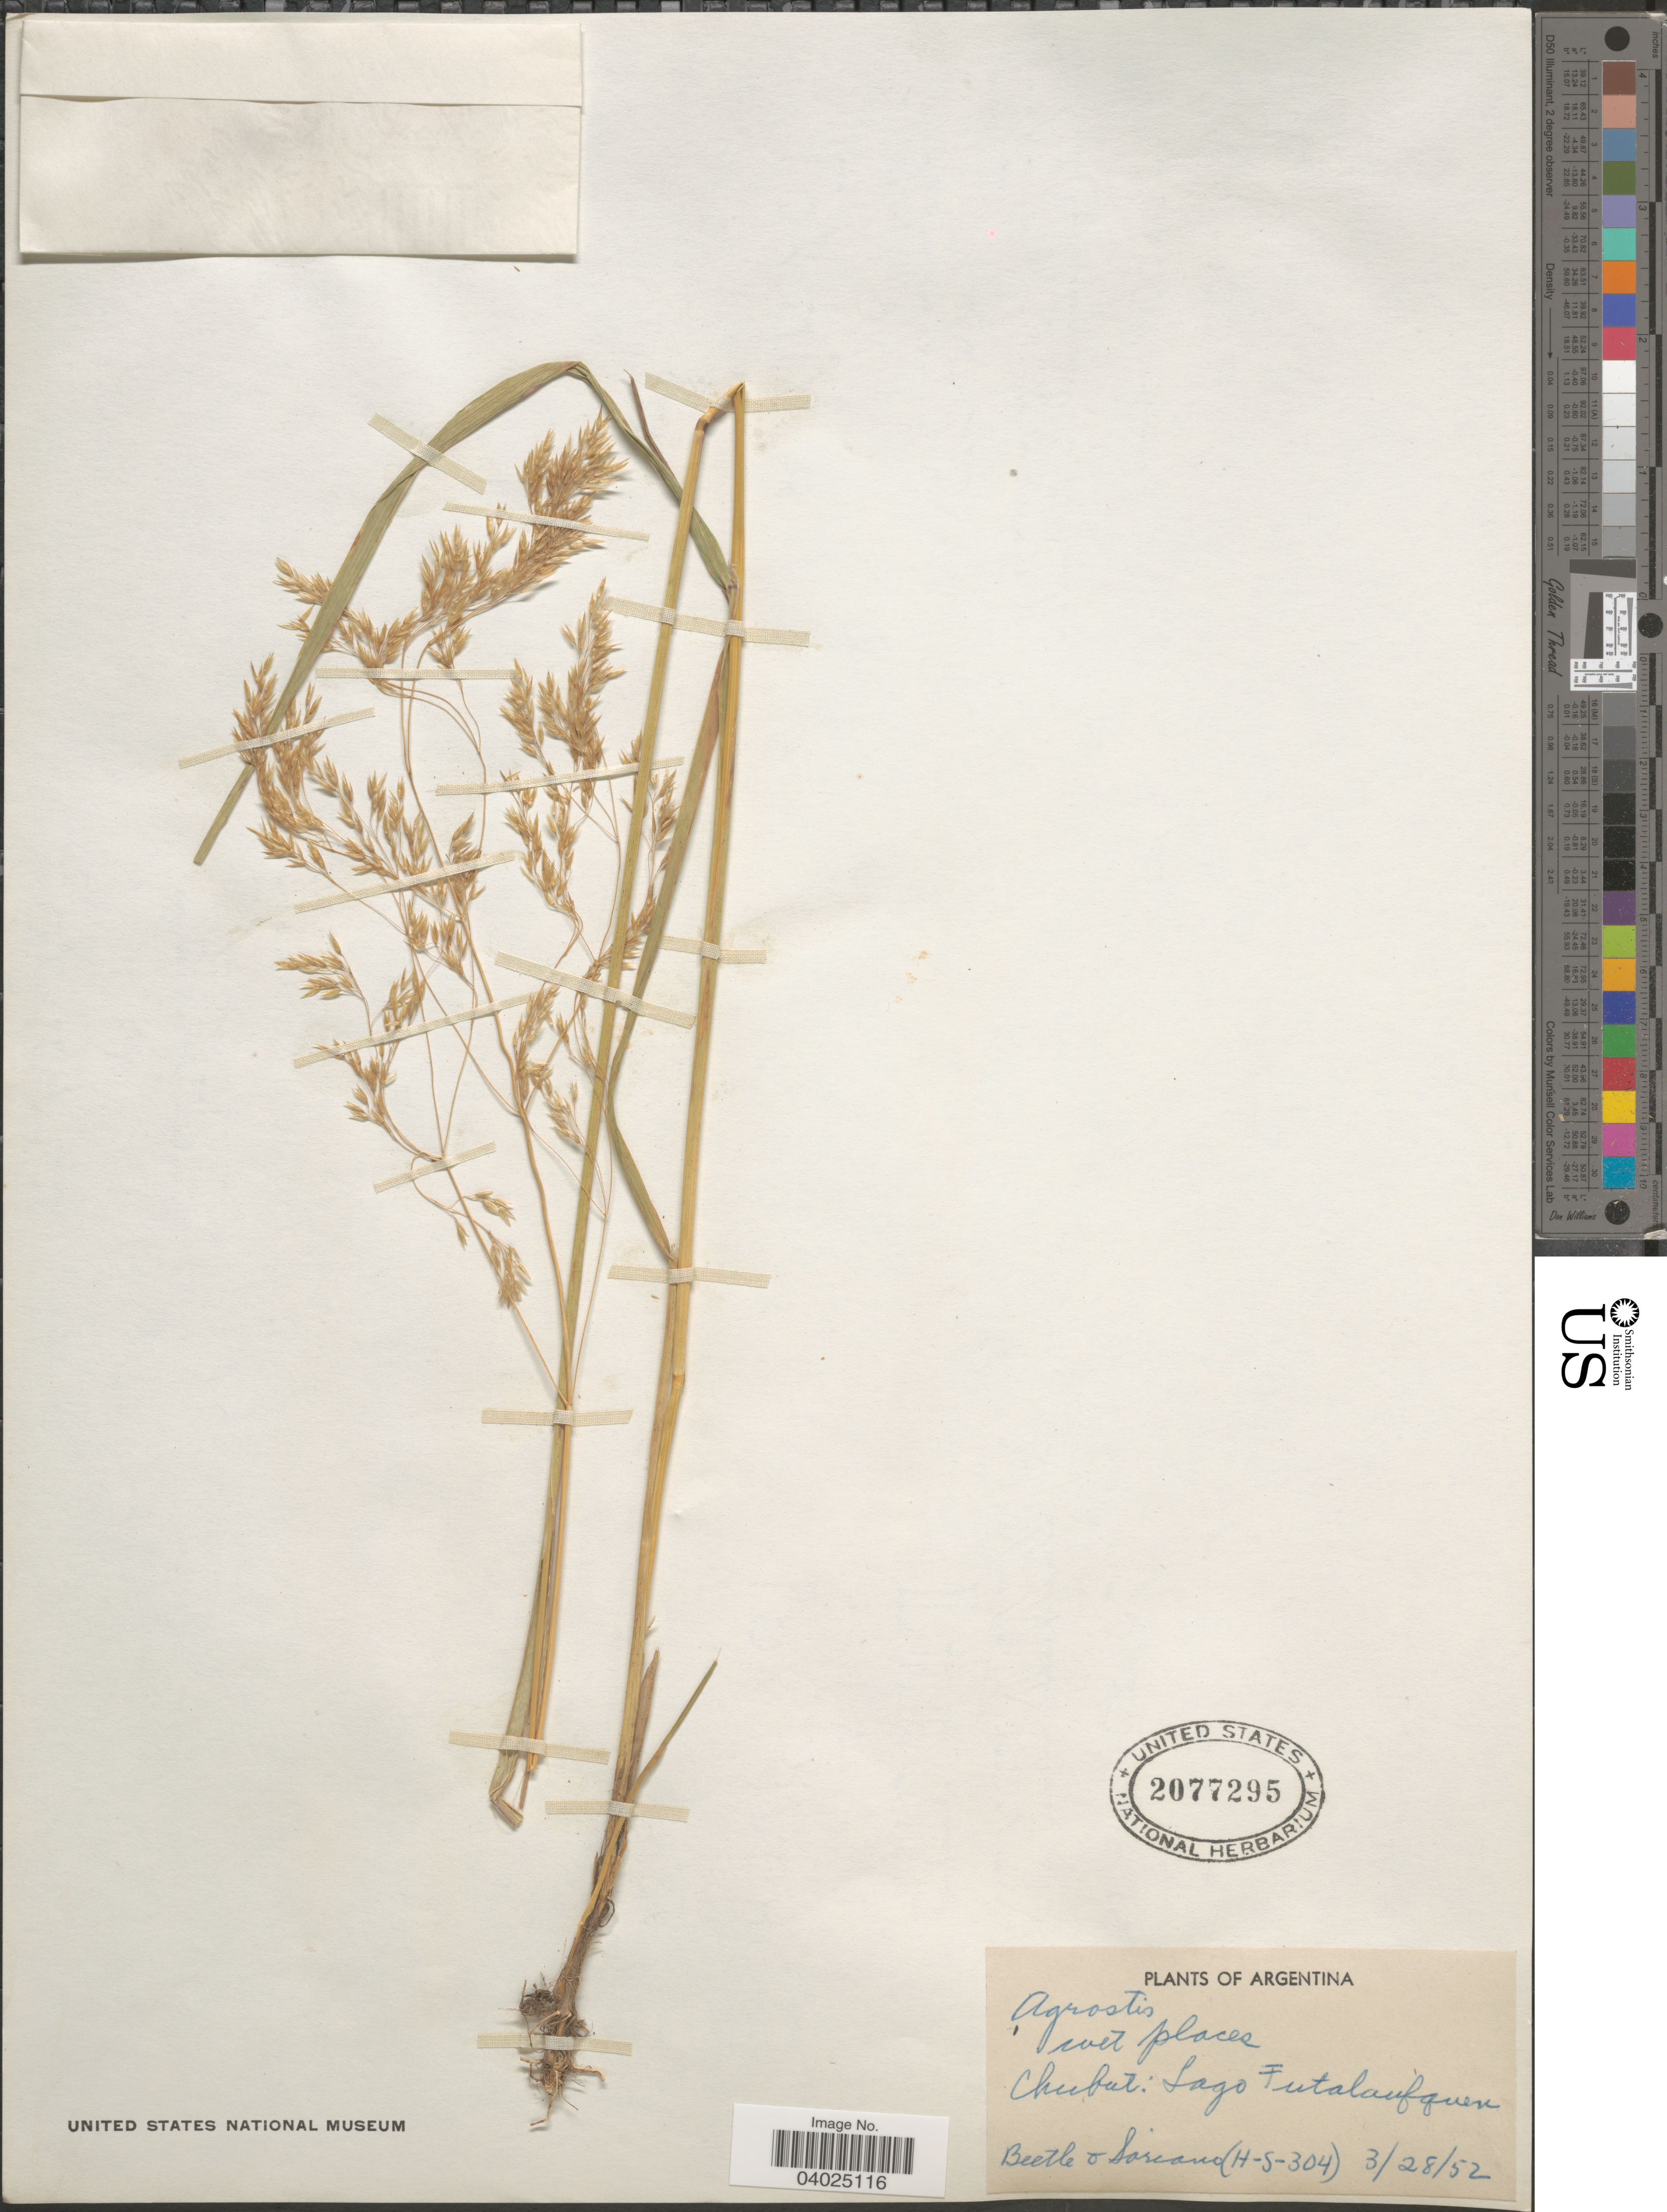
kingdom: Plantae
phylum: Tracheophyta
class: Liliopsida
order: Poales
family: Poaceae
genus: Agrostis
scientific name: Agrostis sp.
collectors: Beetle & -. Soriano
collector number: H-S-304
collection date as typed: Transcribed d/m/y: 28/3/52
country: Argentina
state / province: Chubut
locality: Lago Futulaufquen.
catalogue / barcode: US 2077295